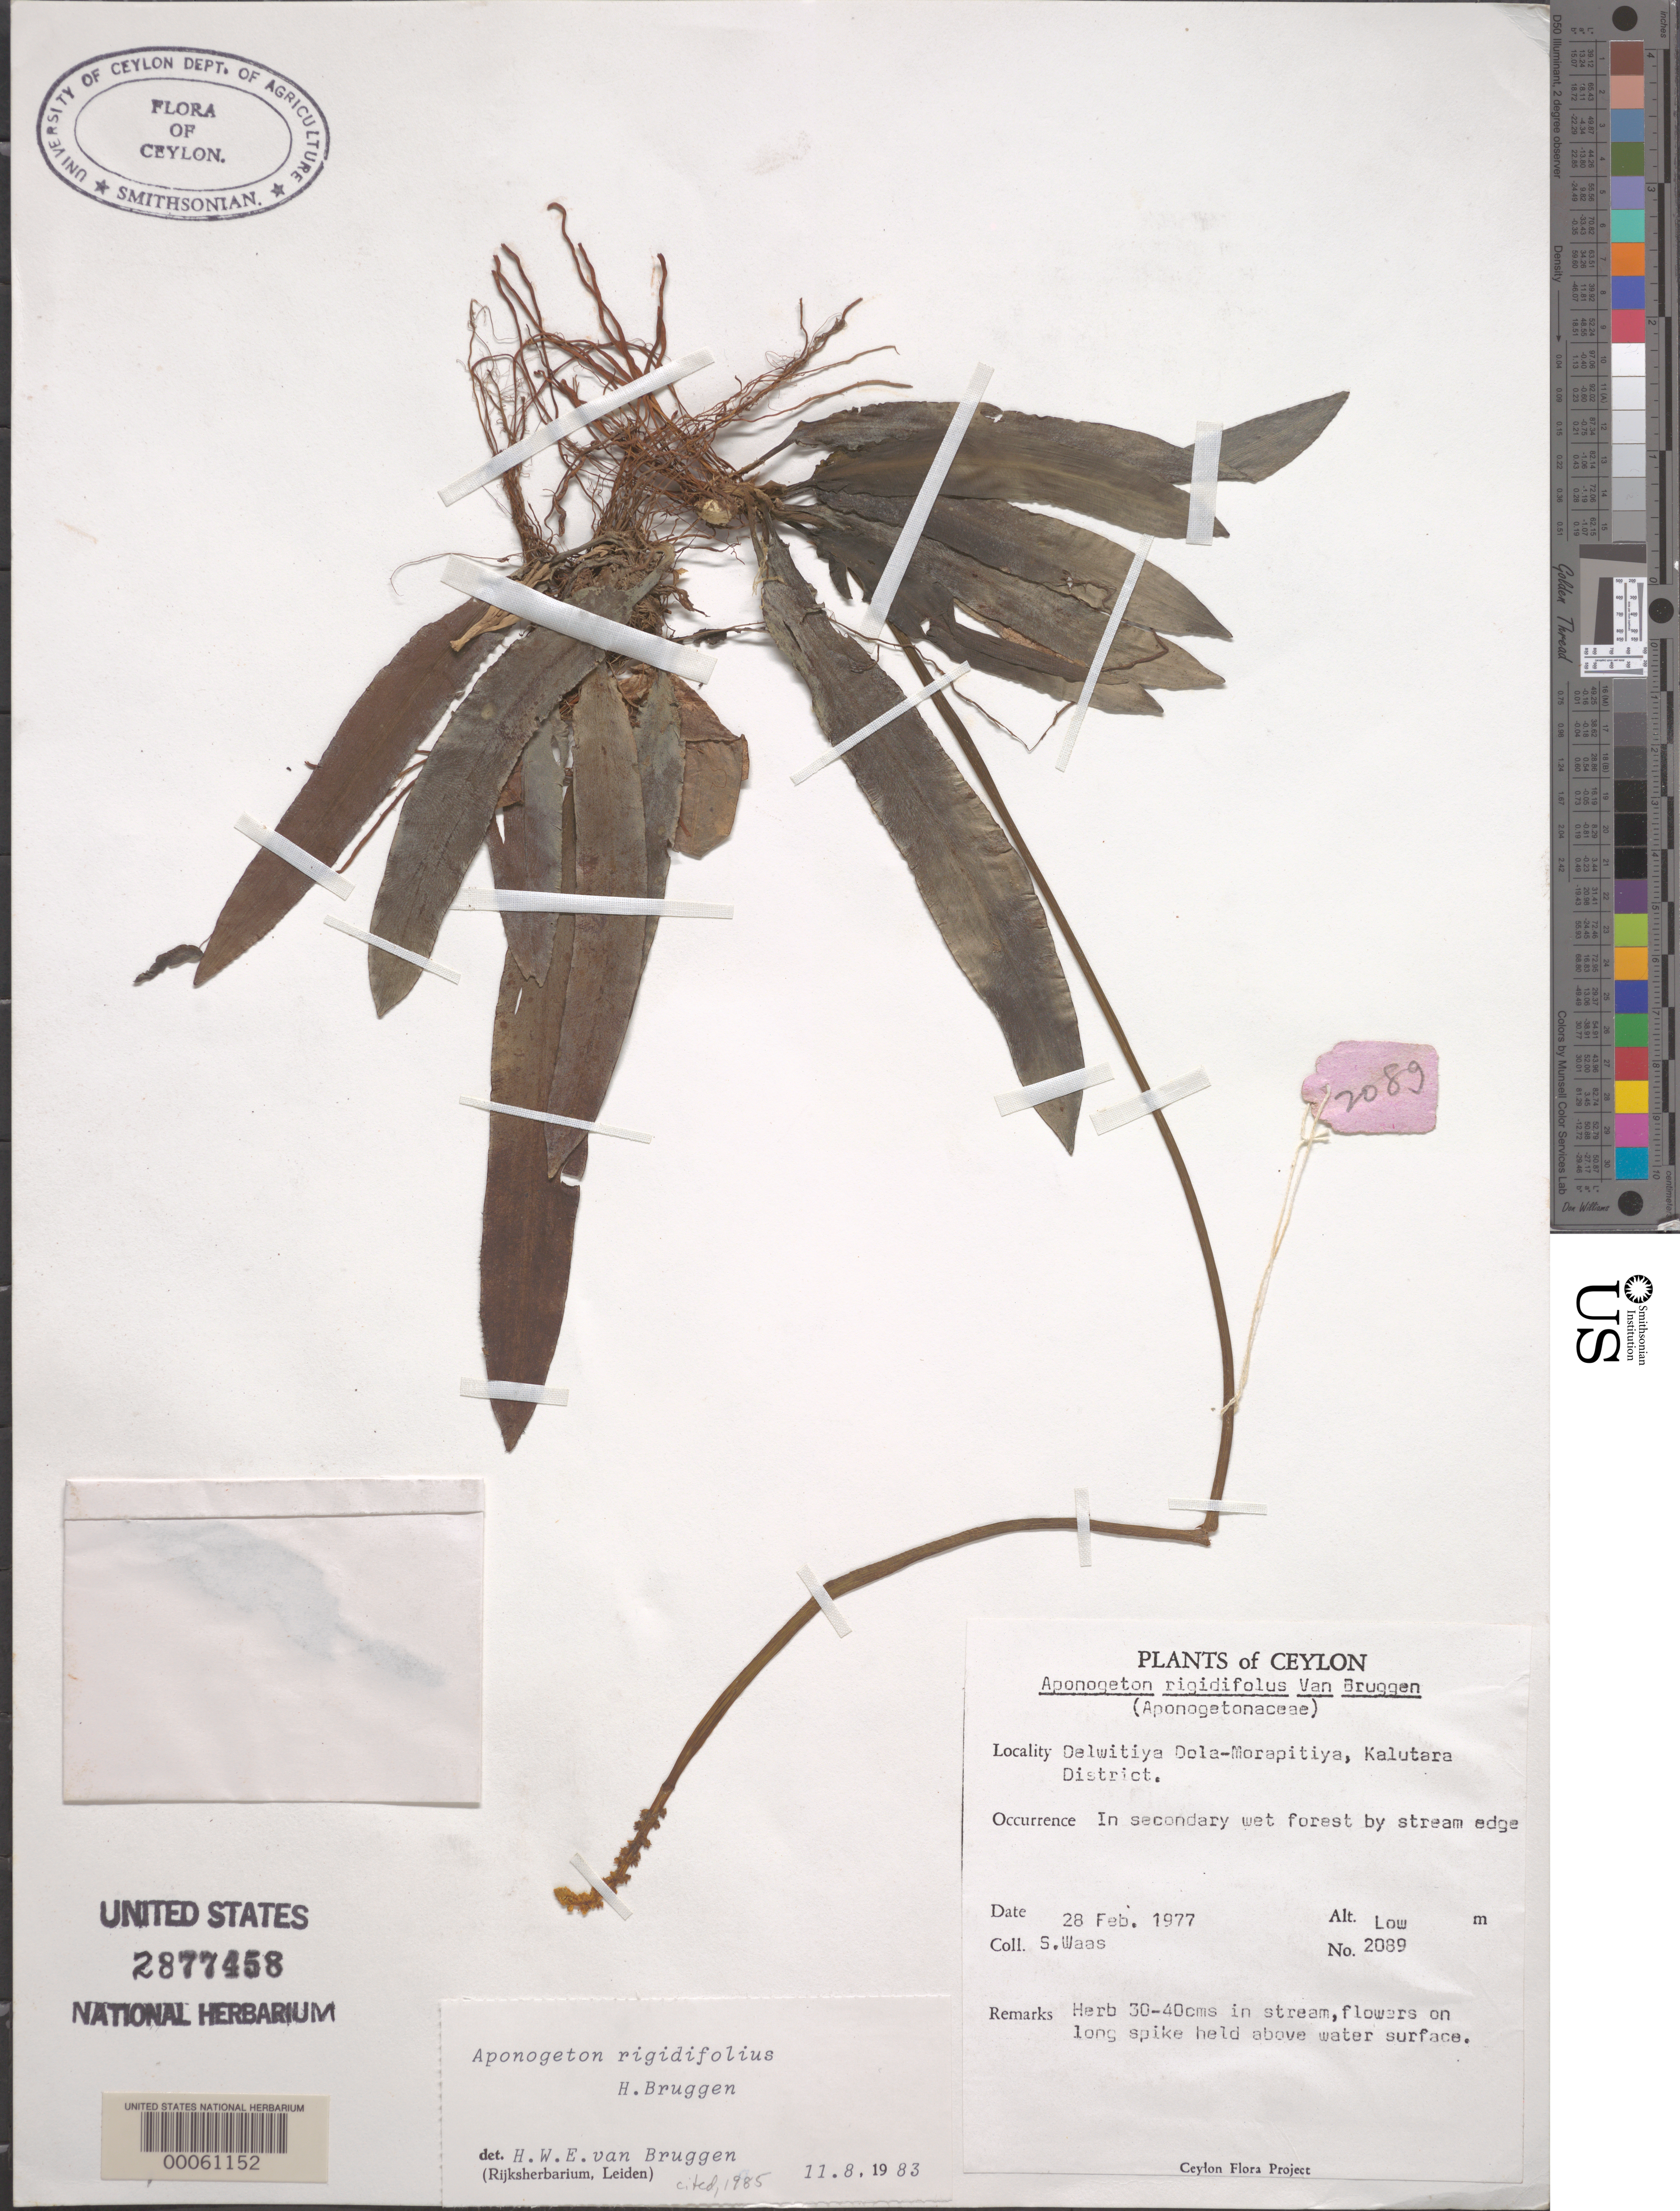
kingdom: Plantae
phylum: Tracheophyta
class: Liliopsida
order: Alismatales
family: Aponogetonaceae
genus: Aponogeton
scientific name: Aponogeton rigidifolius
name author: H. Bruggen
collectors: S. Wass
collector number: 2089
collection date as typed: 28 Feb 1977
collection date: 1977-02-28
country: Sri Lanka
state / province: Western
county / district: Kalutara District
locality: Delwitiya dola-morapitiya in secondary wet forest by stream edge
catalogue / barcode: US 2877458